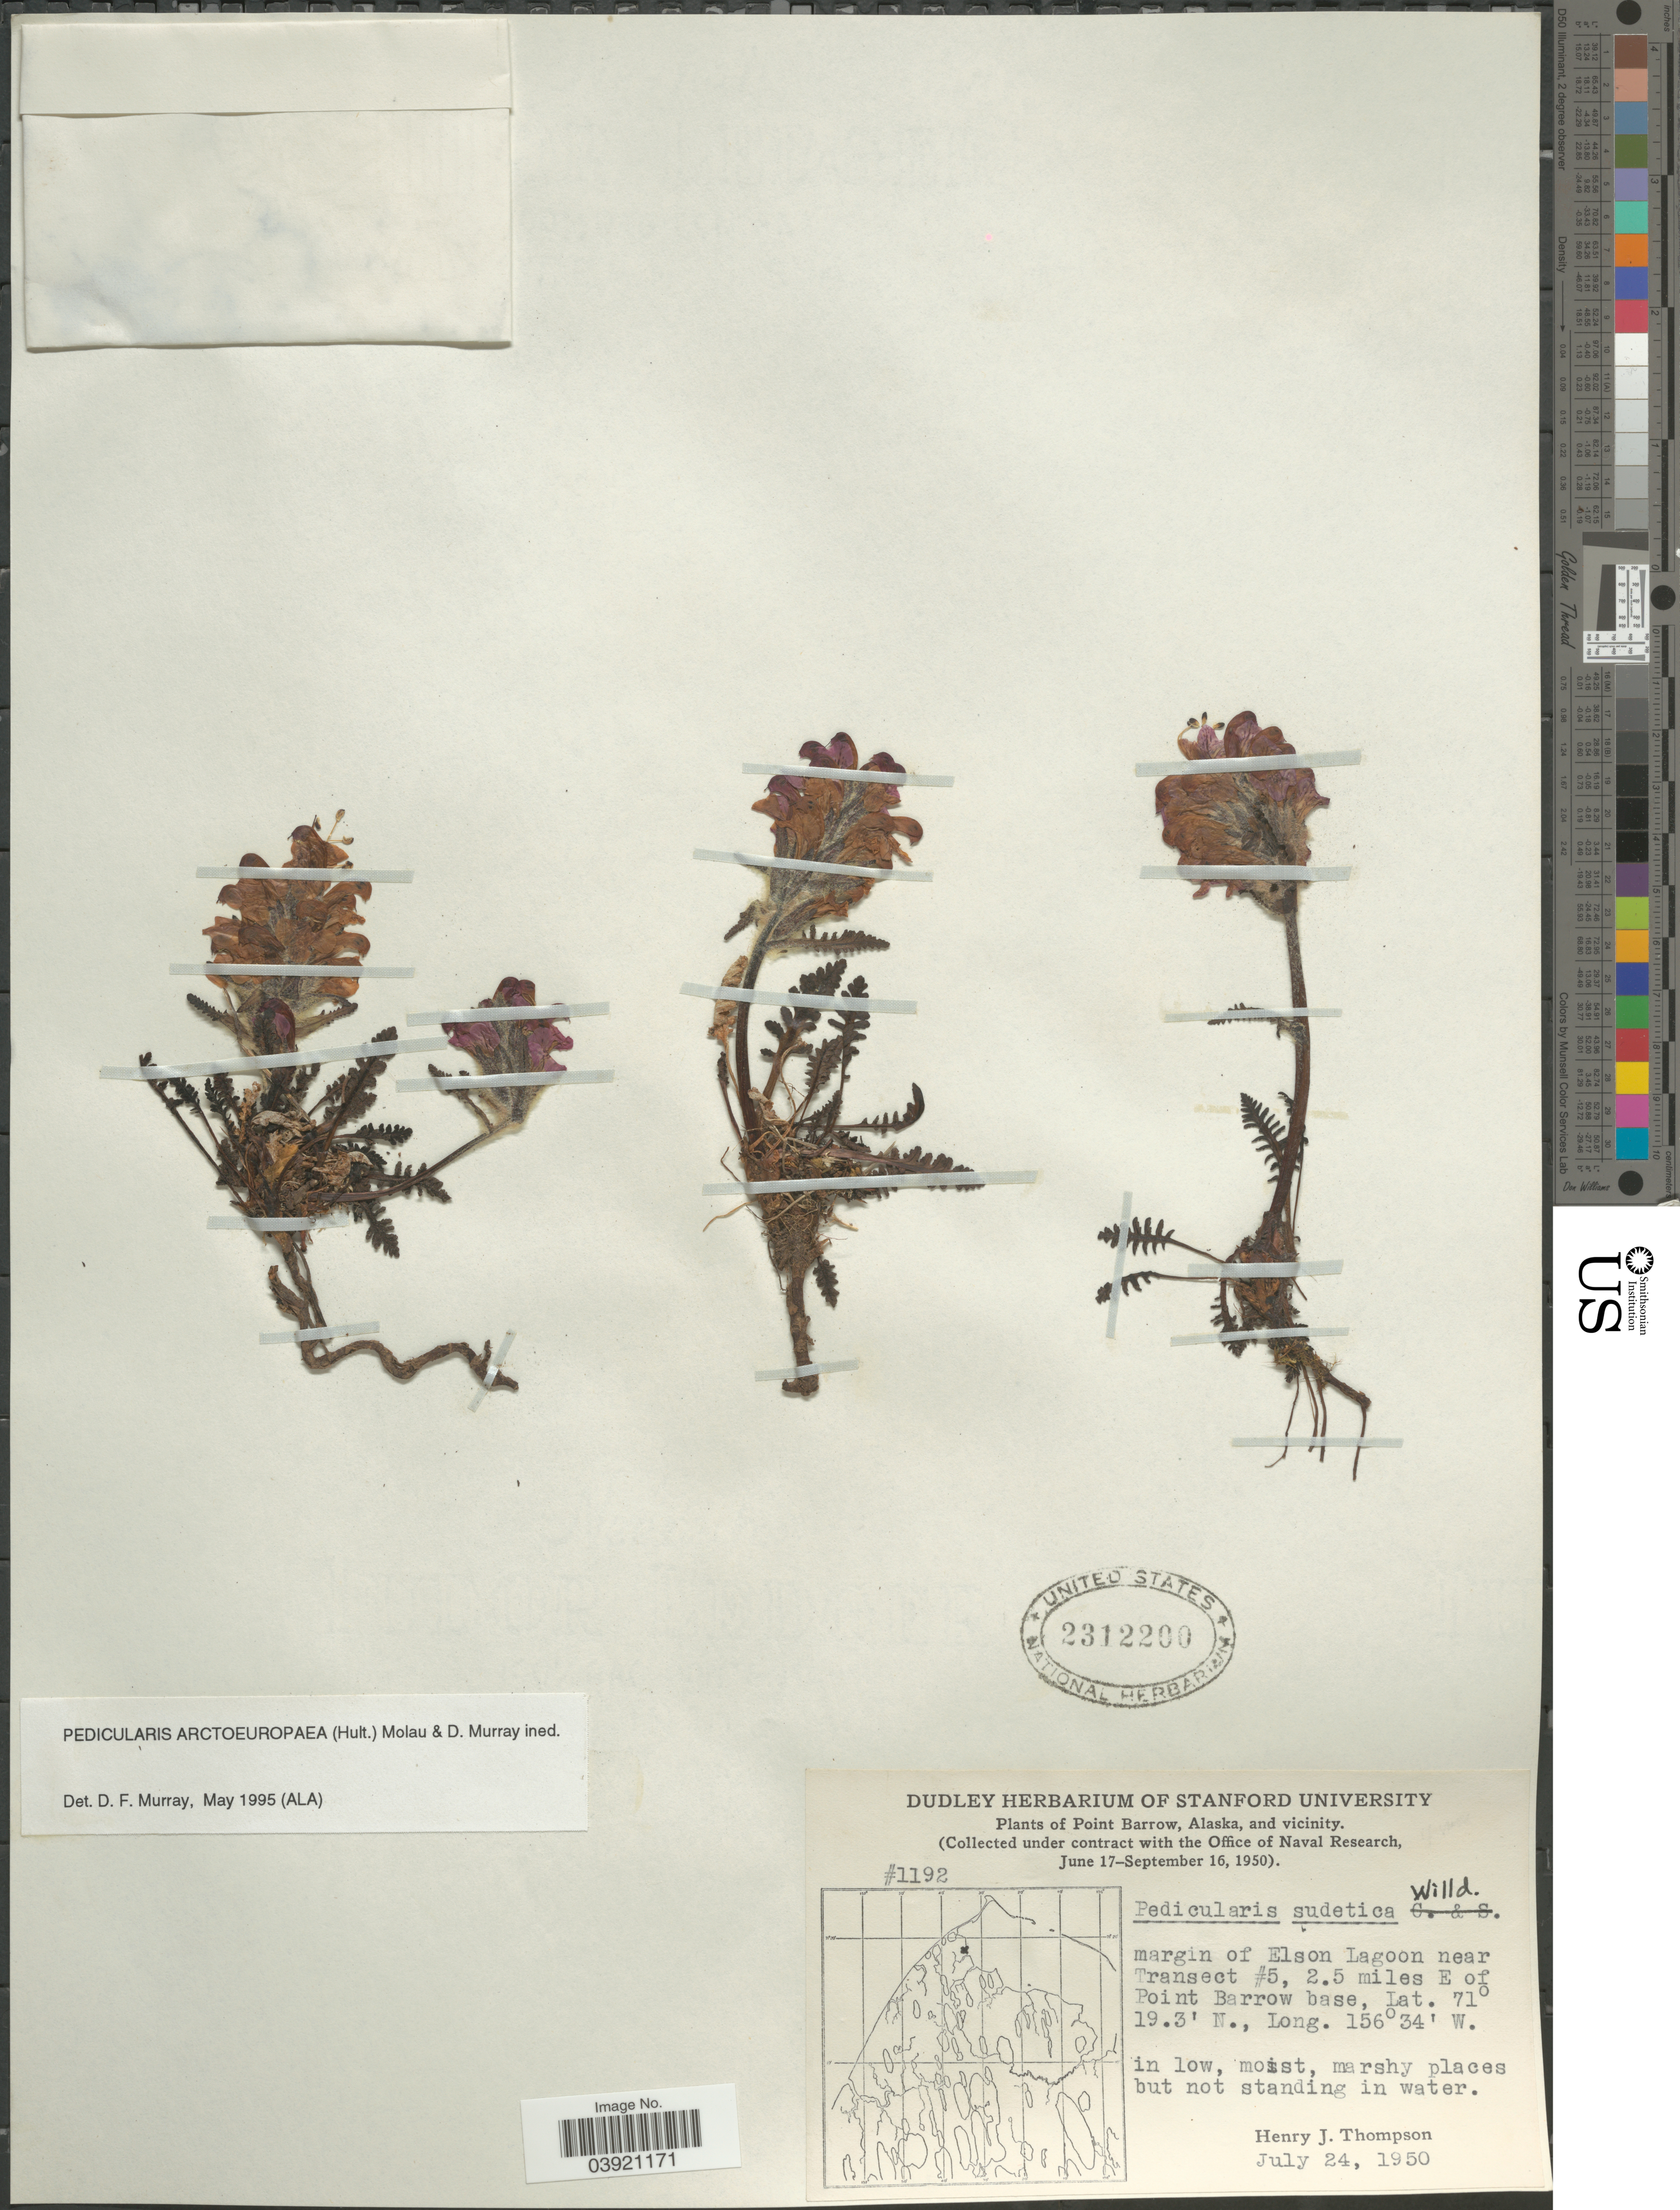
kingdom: Plantae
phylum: Tracheophyta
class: Magnoliopsida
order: Lamiales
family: Orobanchaceae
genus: Pedicularis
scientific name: Pedicularis arctoeuropaea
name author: (Hultén) Molau & D.F. Murray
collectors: H. J. Thompson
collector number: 1192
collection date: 1950-07-24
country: United States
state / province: Alaska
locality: Point Barrow, and vicinity. Margin of Elson Lagoon near Transect #5, 2.5 milies E of Point Barrow base.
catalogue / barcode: US 2312200